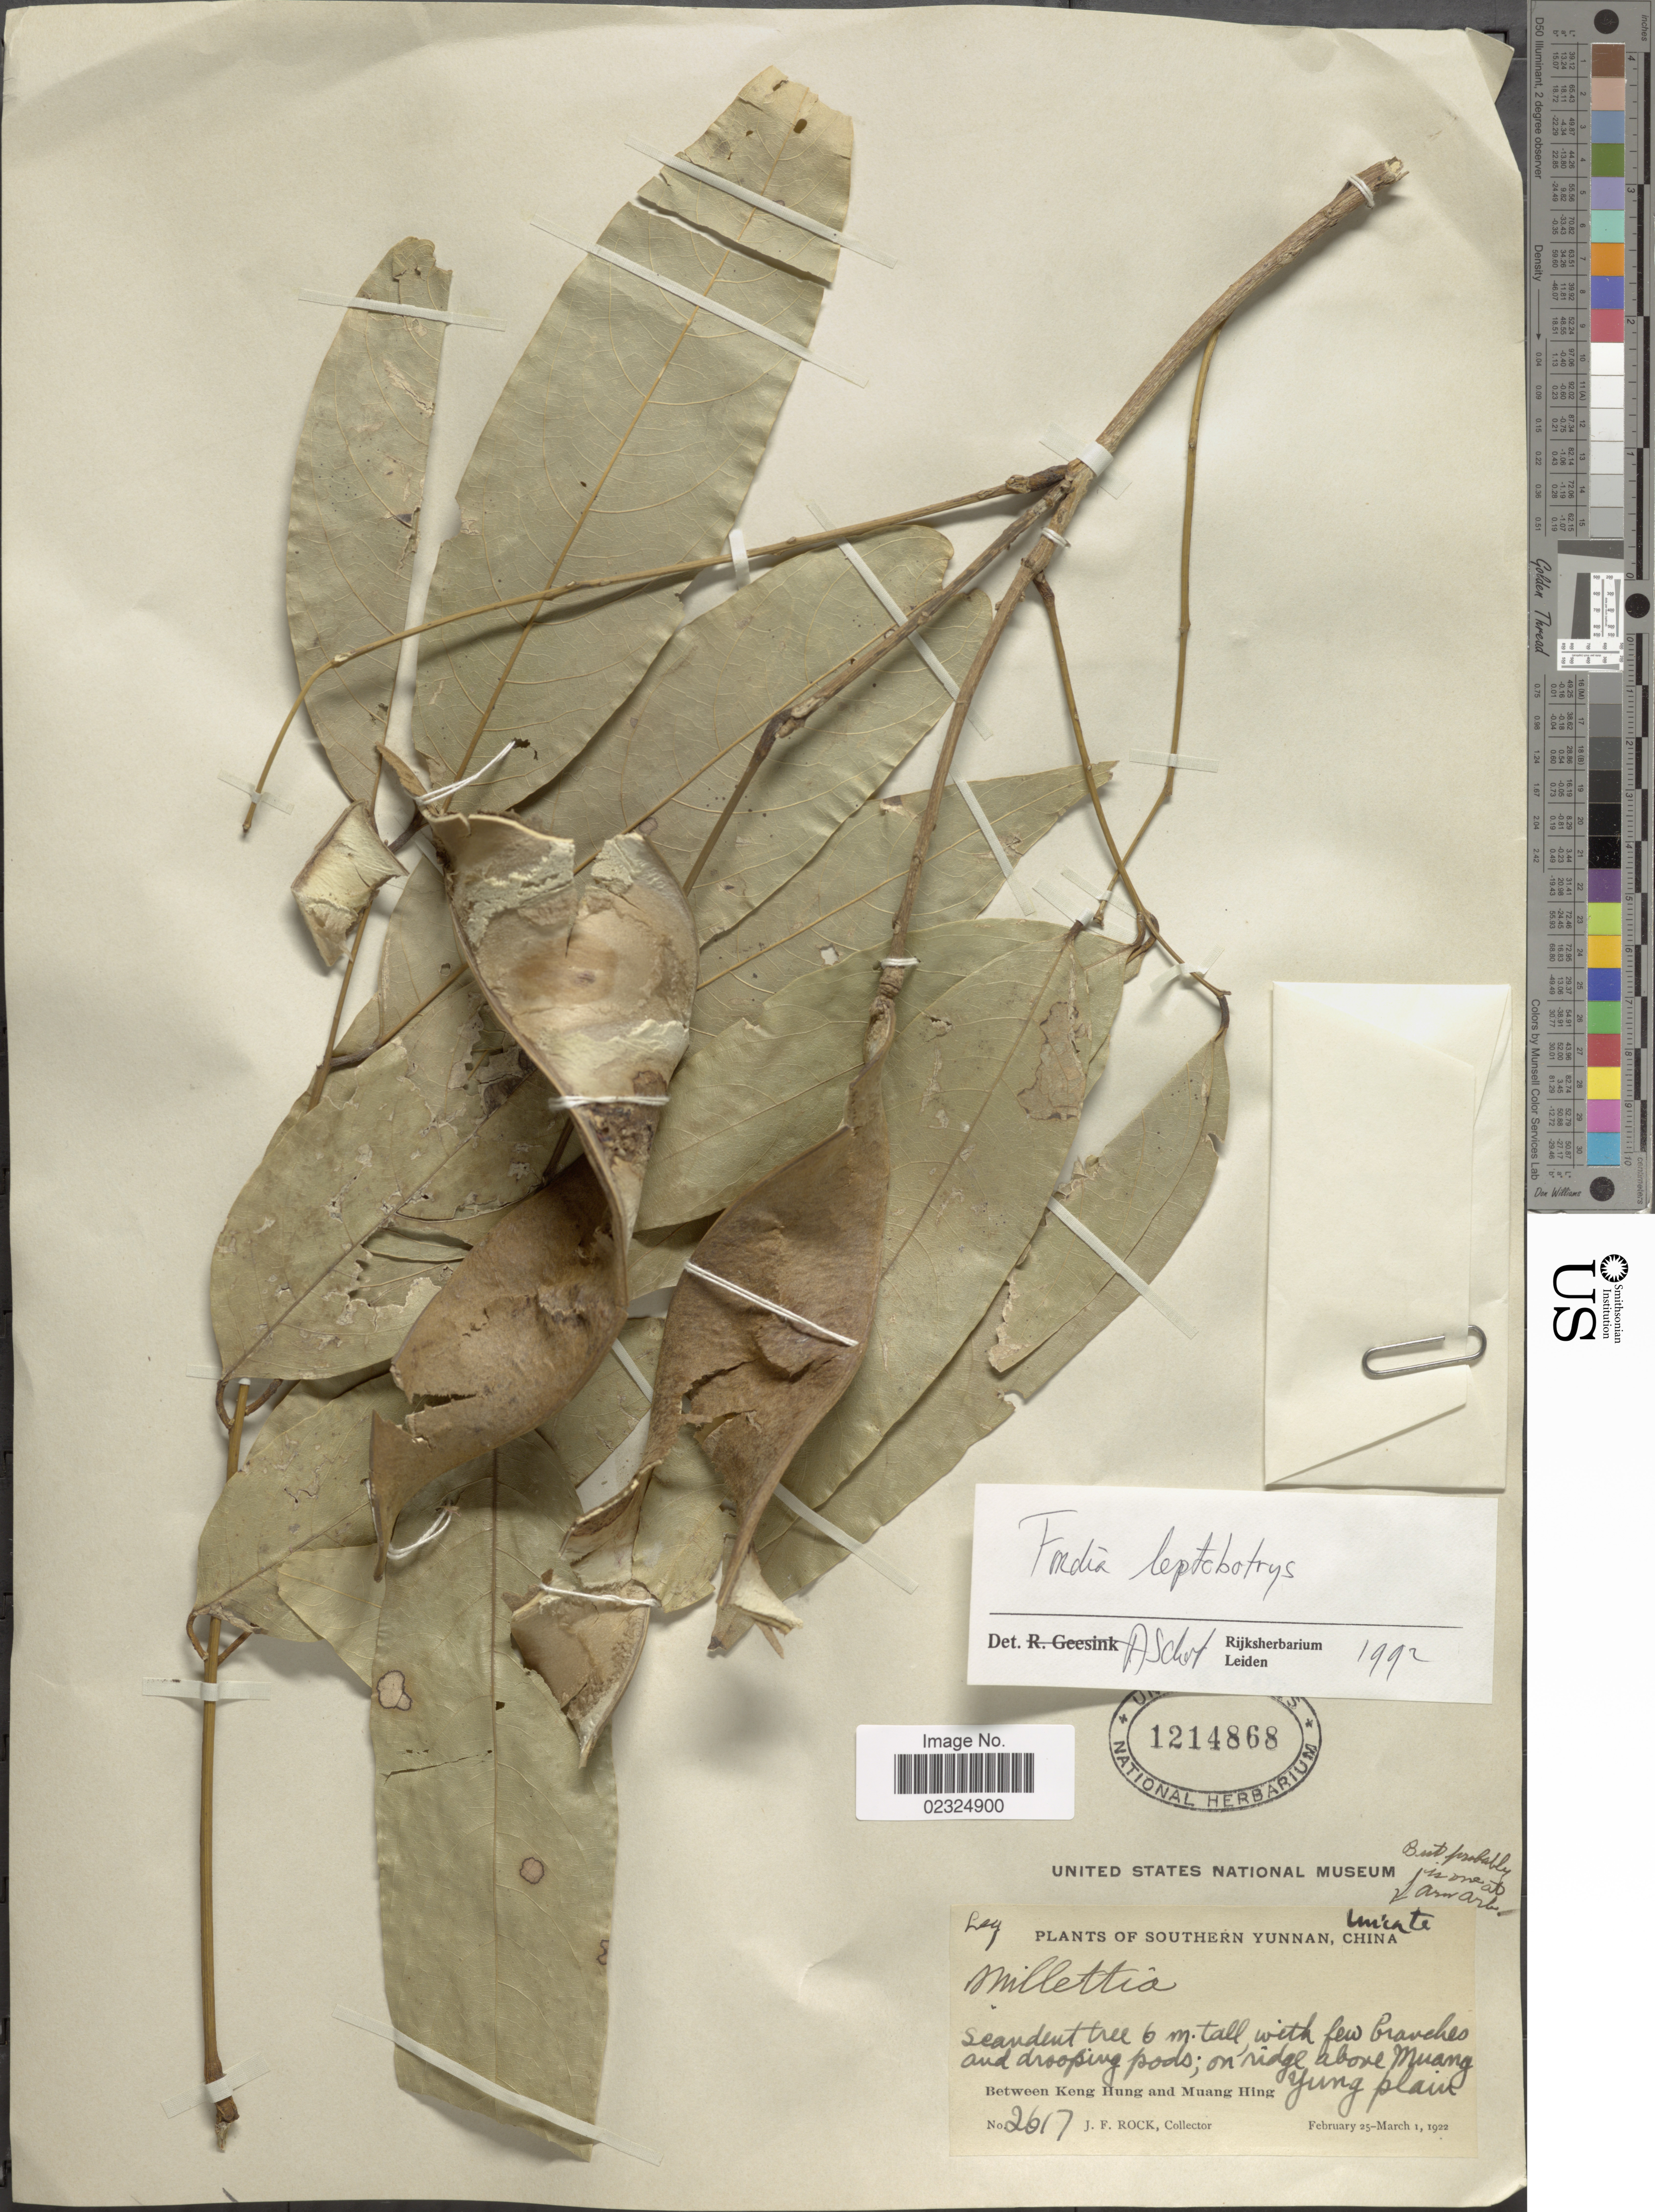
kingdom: Plantae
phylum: Tracheophyta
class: Magnoliopsida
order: Fabales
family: Fabaceae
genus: Imbralyx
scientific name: Imbralyx leptobotrys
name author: (Dunn) Z.Q. Song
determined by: Strong, Mark T., (BOT), Smithsonian Institution - National Museum of Natural History (UNITED STATES)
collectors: J. Rock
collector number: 2617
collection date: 1922-02-25/1922-03-01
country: China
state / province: Yunnan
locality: Southern Yunnan, on ridge above Muang Yung plain, between Keng Hung and Muang Hing.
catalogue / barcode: US 1214868